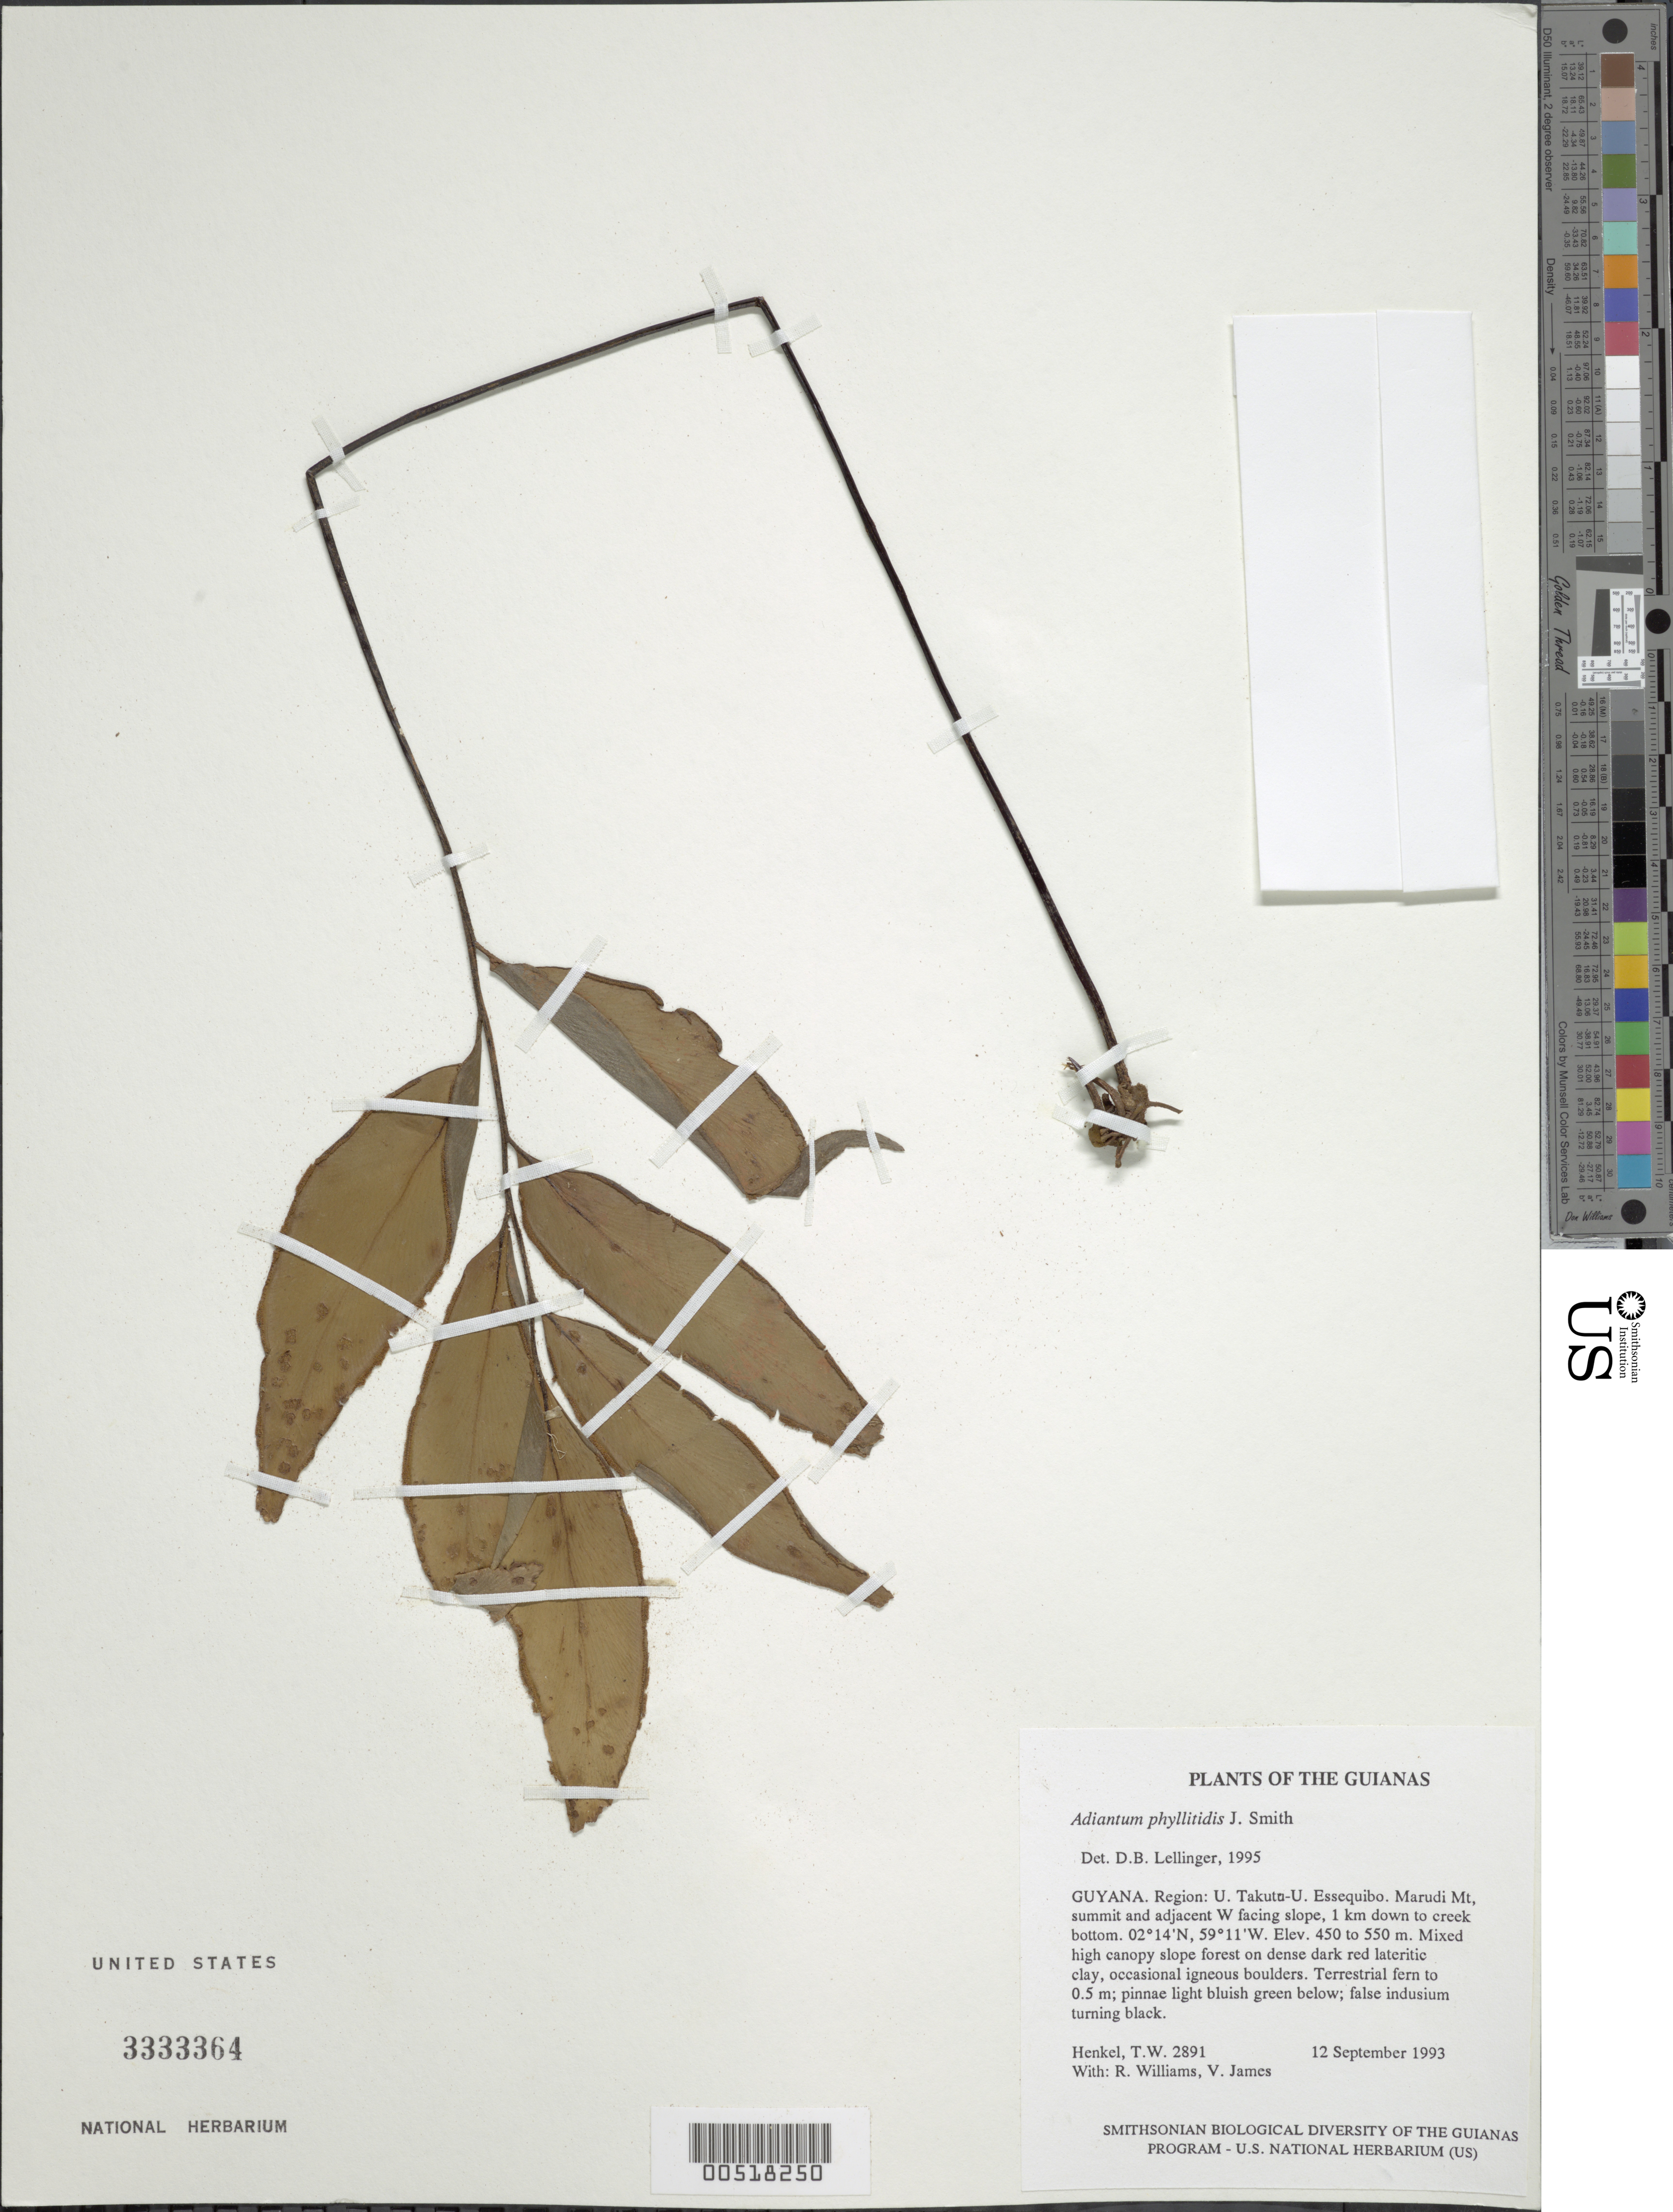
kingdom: Plantae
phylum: Tracheophyta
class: Polypodiopsida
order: Polypodiales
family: Pteridaceae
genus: Adiantum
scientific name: Adiantum phyllitidis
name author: J. Sm.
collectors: T. Henkel, R. Williams & V. James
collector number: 2891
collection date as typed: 12 September 1993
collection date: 1993-09-12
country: Guyana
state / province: U. Takutu-U. Essequibo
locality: Marudi Mt, summit and adjacent W facing slope, 1 km down to creek bottom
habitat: Mixed high canopy slope forest on dense dark red lateritic clay, occasional igneous boulders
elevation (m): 450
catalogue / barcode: US 3333364